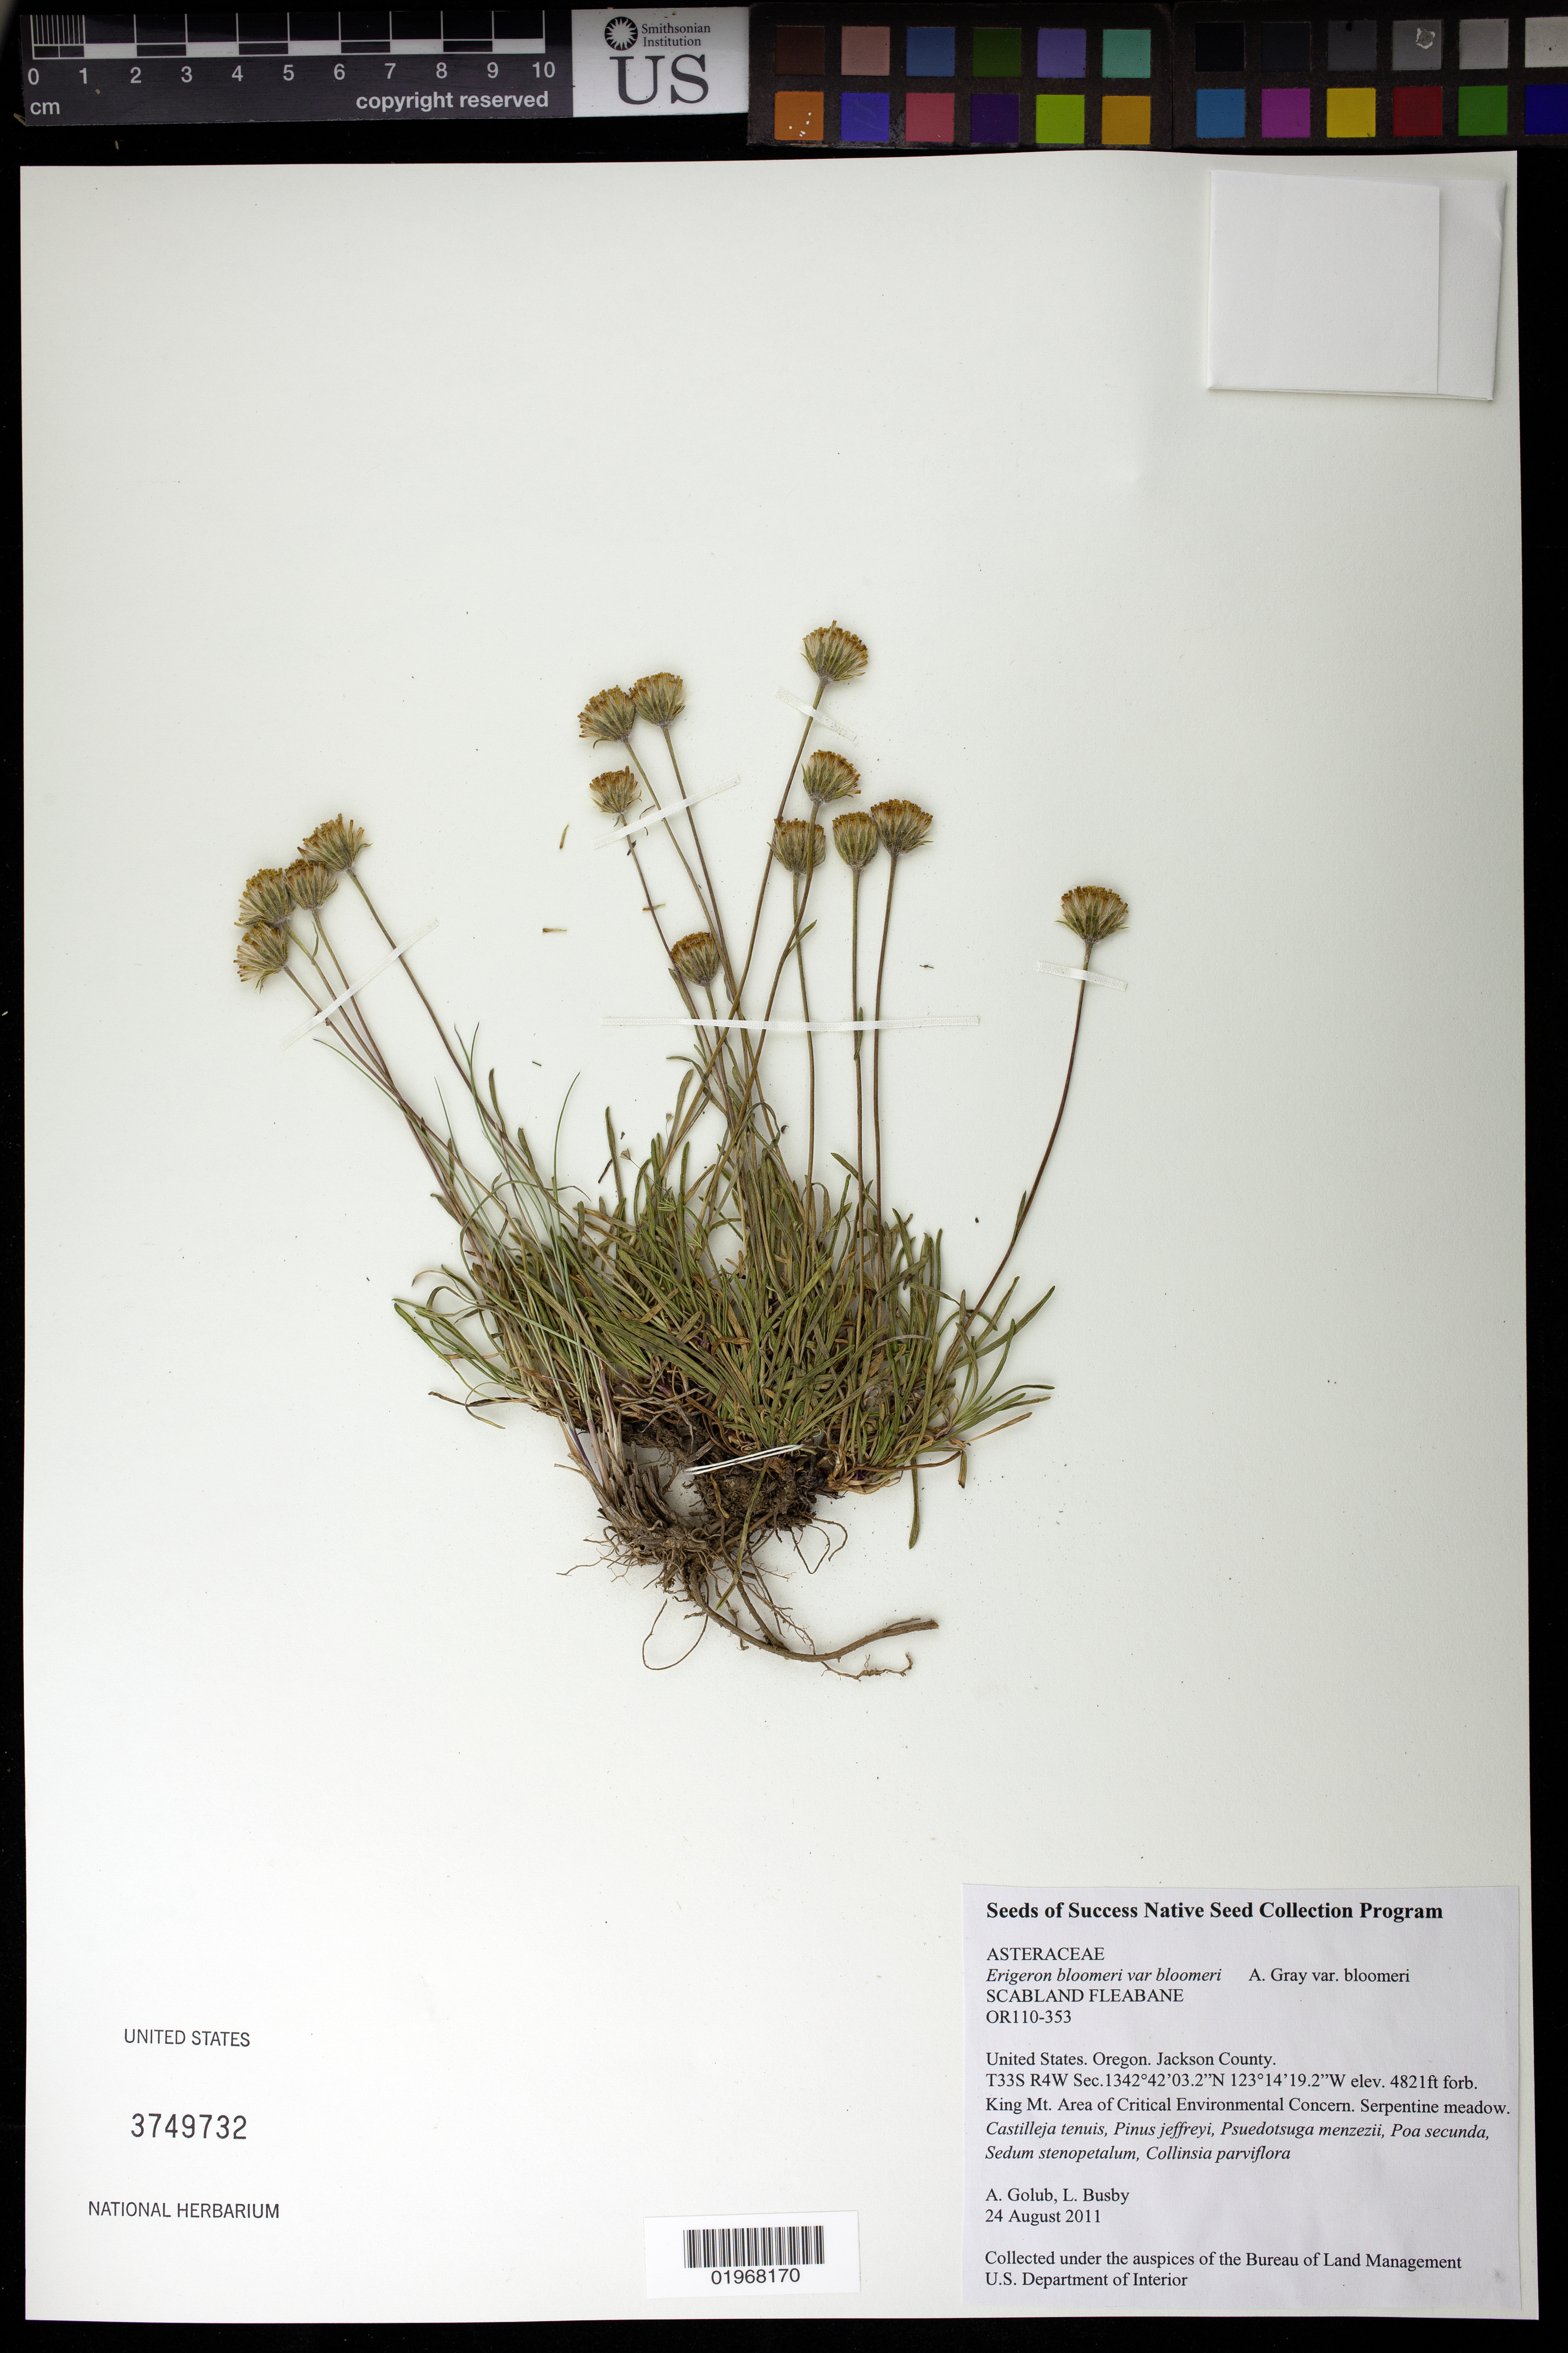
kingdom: Plantae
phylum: Tracheophyta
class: Magnoliopsida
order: Asterales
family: Asteraceae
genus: Erigeron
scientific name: Erigeron bloomeri var. bloomeri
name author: A. Gray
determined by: Kendig, Douglas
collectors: A. Golub & L. Busby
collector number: OR110-353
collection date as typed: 24 Aug 2011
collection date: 2011-08-24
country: United States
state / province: Oregon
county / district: Jackson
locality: King Mountain Area of Critical Environmental Concern.T33S R4W sec 13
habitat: Meadow. Geology: serpentine. Soil texture: clay, rocks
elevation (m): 1469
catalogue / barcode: US 3749732